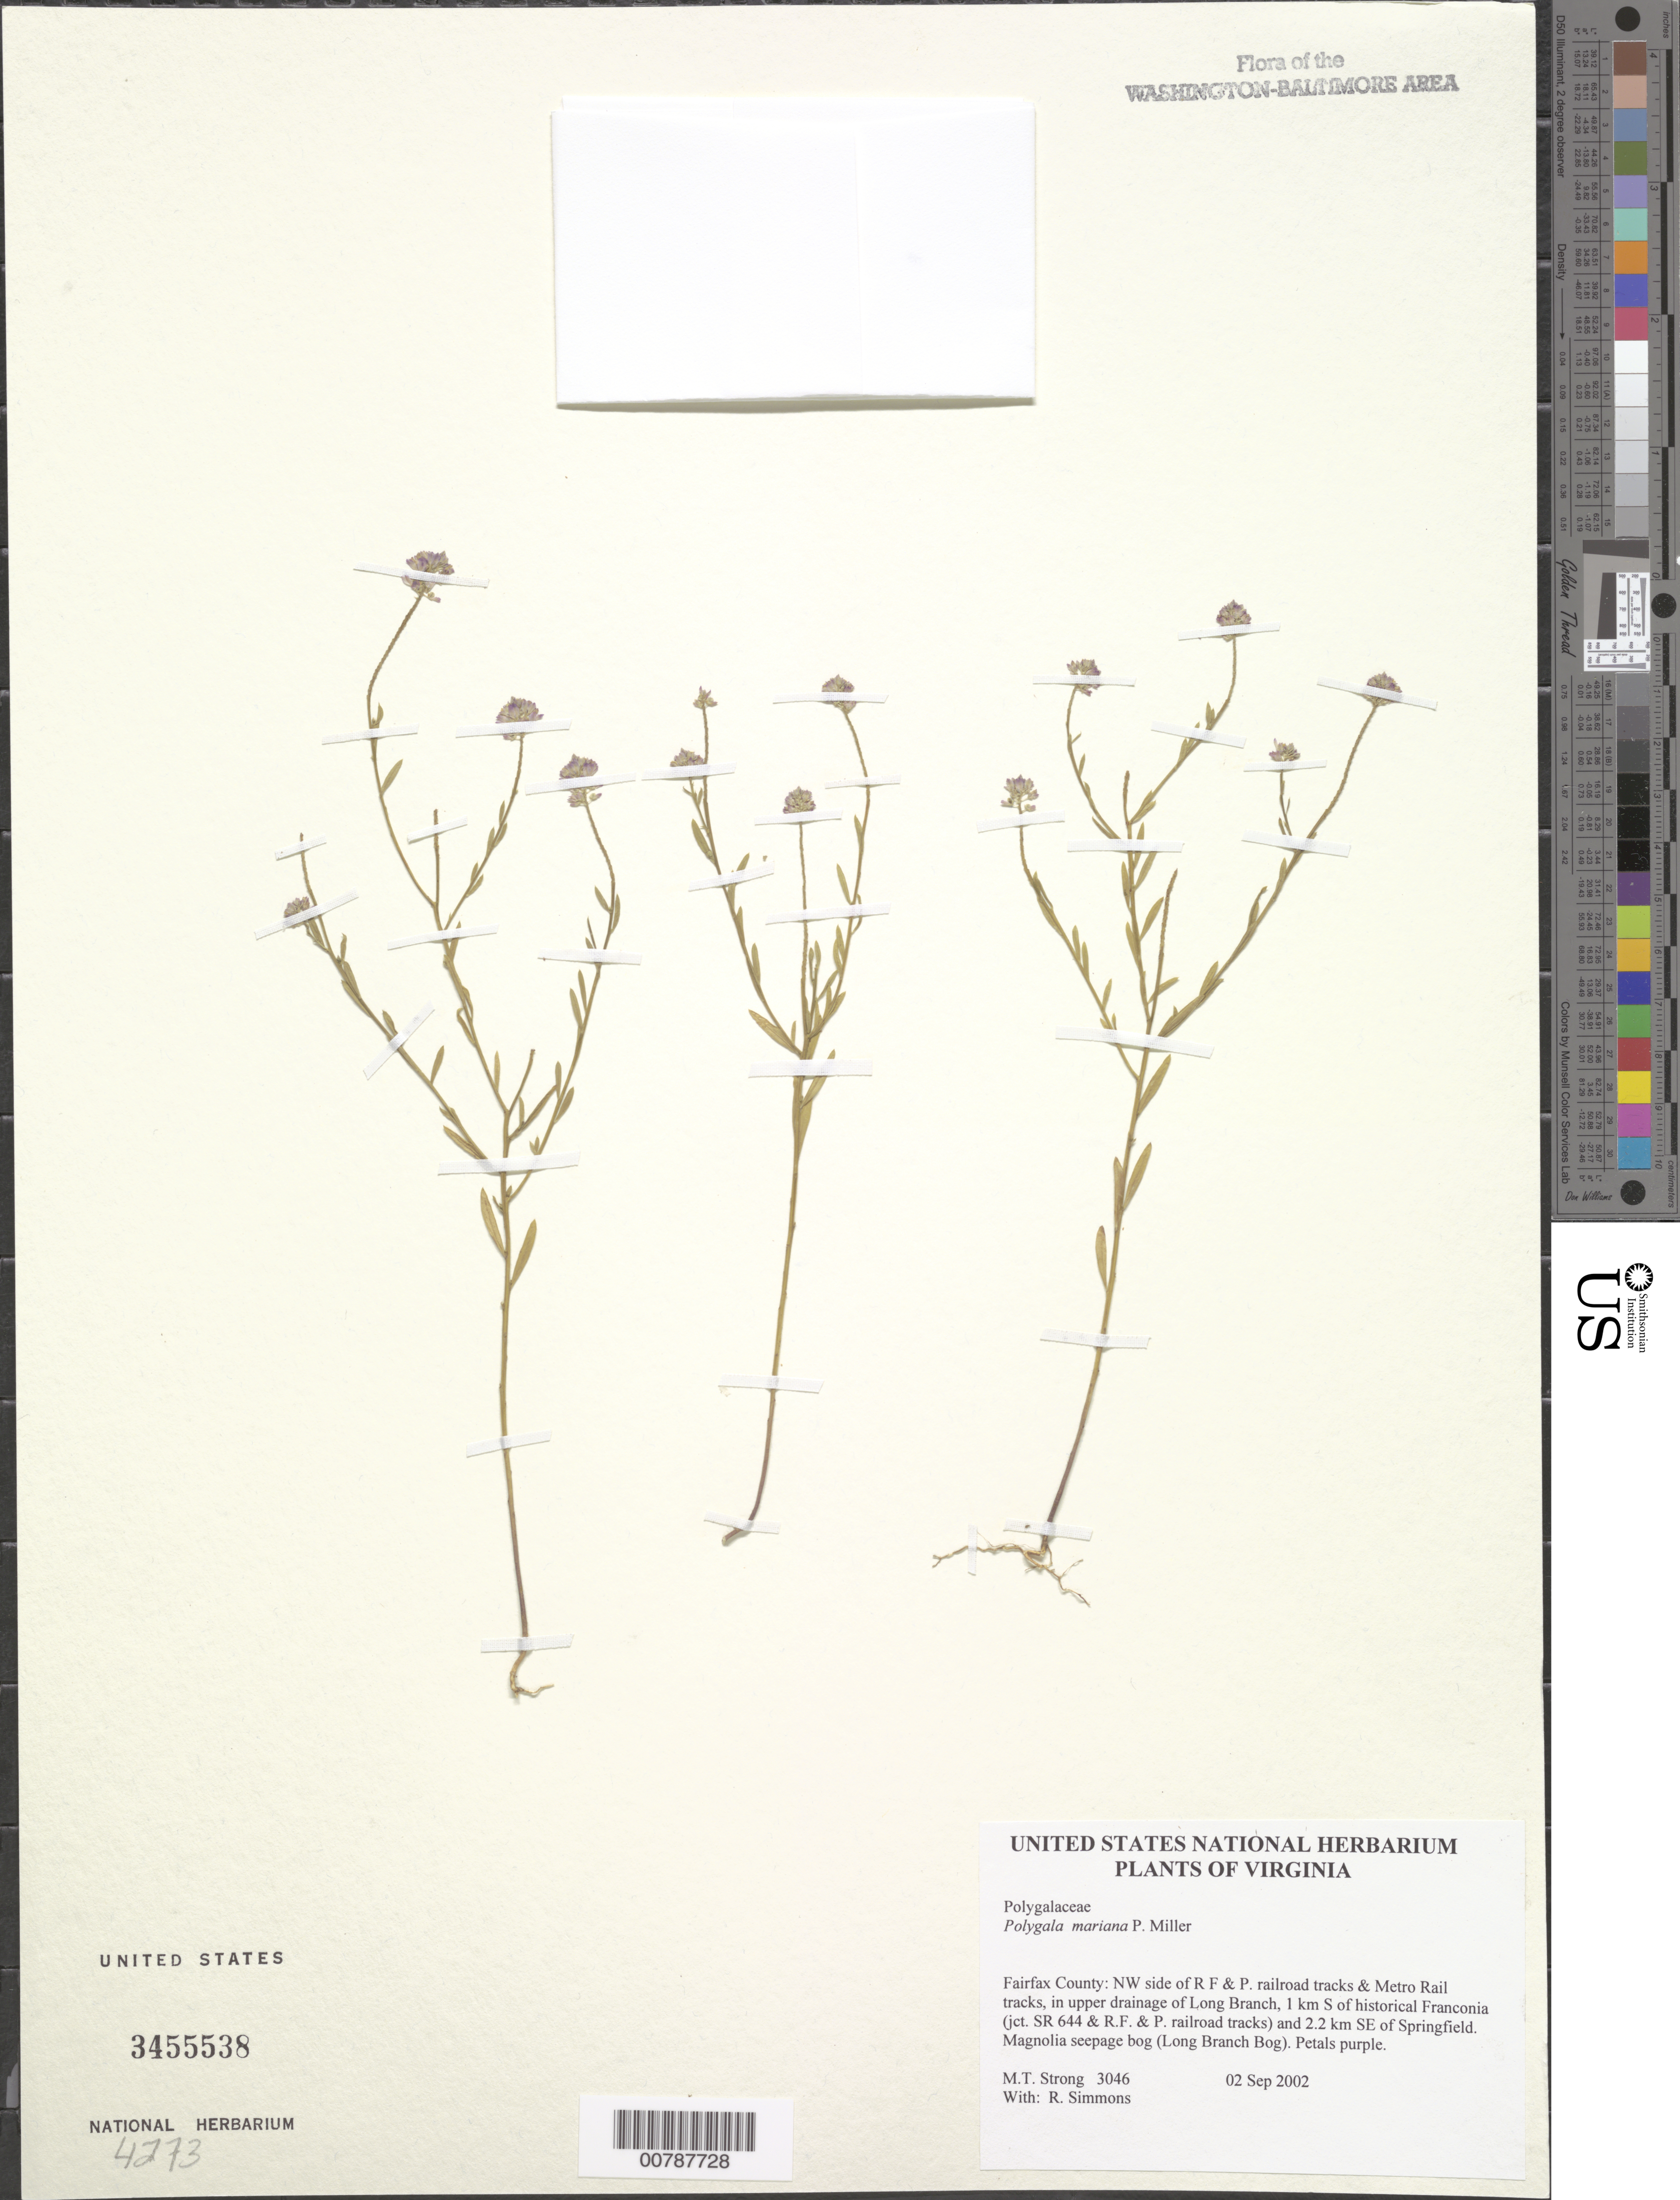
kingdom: Plantae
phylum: Tracheophyta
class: Magnoliopsida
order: Fabales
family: Polygalaceae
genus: Polygala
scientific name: Polygala mariana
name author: Mill.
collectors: M. T. Strong & R. Simmons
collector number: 3046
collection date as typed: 02 Sep 2002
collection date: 2002-09-02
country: United States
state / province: Virginia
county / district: Fairfax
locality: NW side of R F & P. railroad tracks & Metro Rail tracks, in upper drainage of Long Branch, 1 km S of historical Franconia (jct. SR 644 & R.F. & P. railroad tracks) and 2.2 km SE of Springfield.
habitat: Magnolia seepage bog (Long Branch Bog).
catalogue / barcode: US 3455538